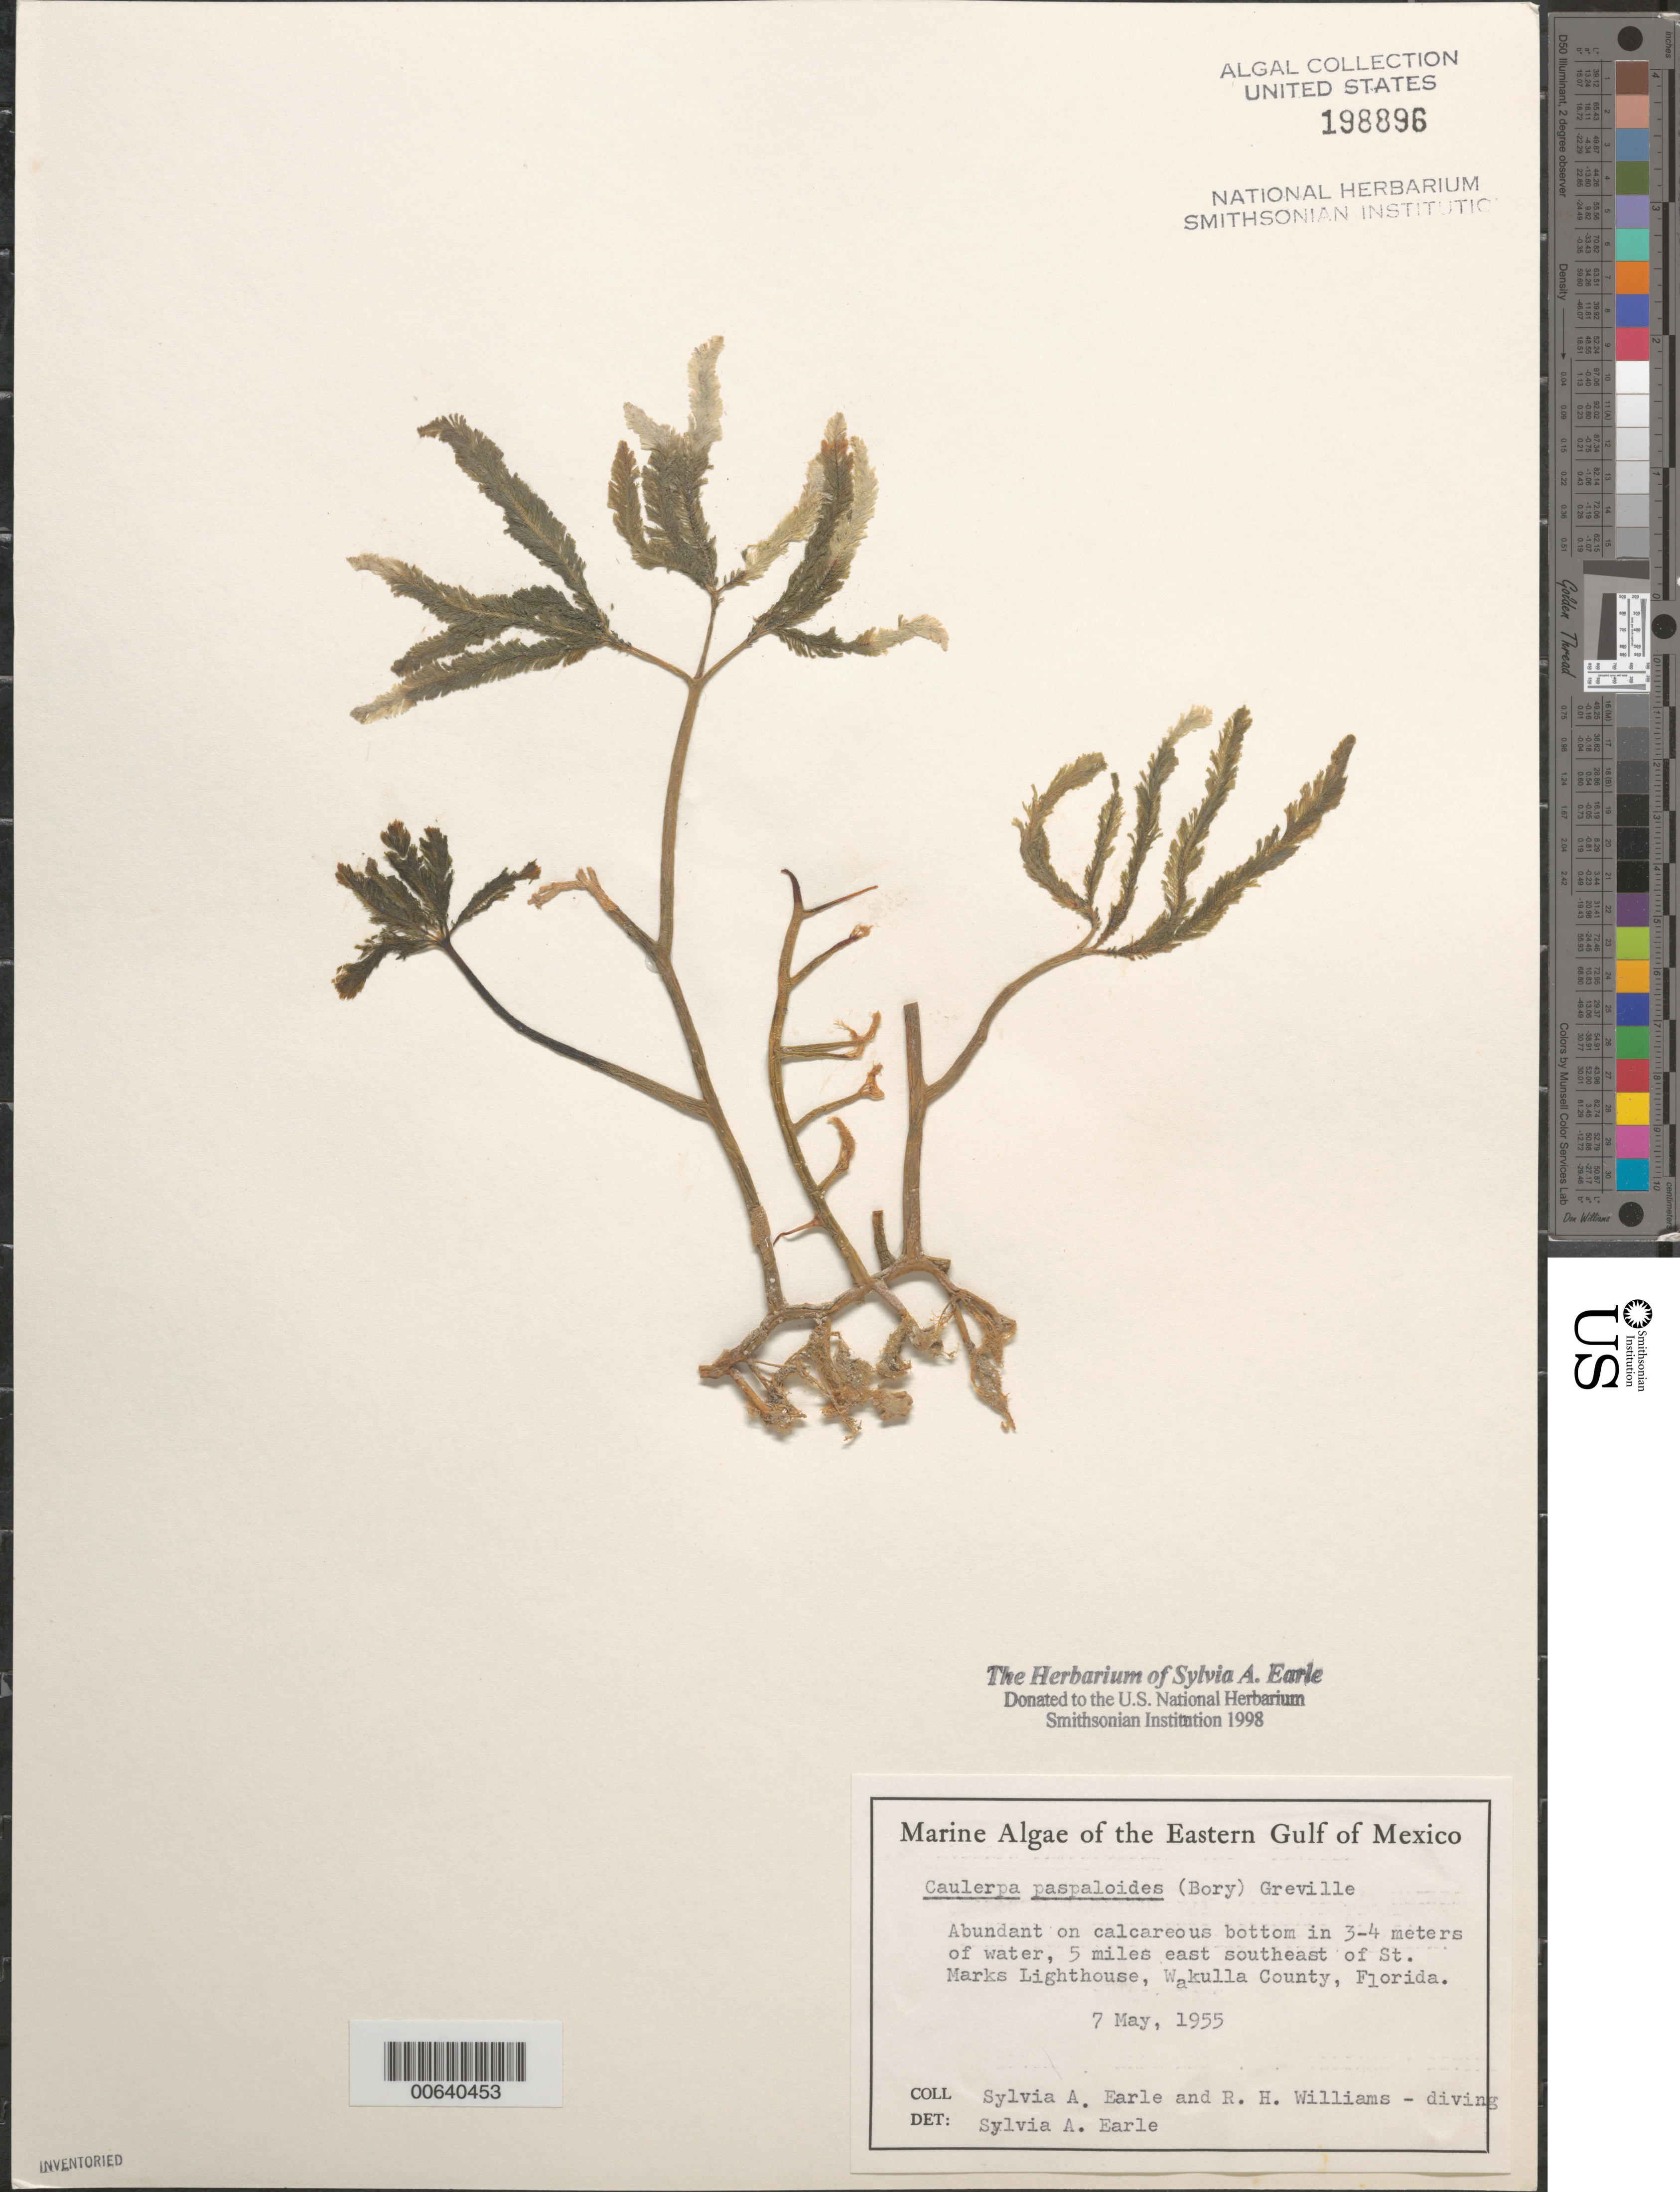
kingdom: Plantae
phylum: Chlorophyta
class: Ulvophyceae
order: Bryopsidales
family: Caulerpaceae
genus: Caulerpa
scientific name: Caulerpa paspaloides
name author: (Bory) Grev.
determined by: Earle, S. A.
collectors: S. A. Earle & R. H. Williams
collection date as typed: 07 May 1955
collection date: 1955-05-07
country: United States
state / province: Florida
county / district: Wakulla County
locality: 5 miles east southeast of St. Marks Lighthouse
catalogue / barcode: US 198896